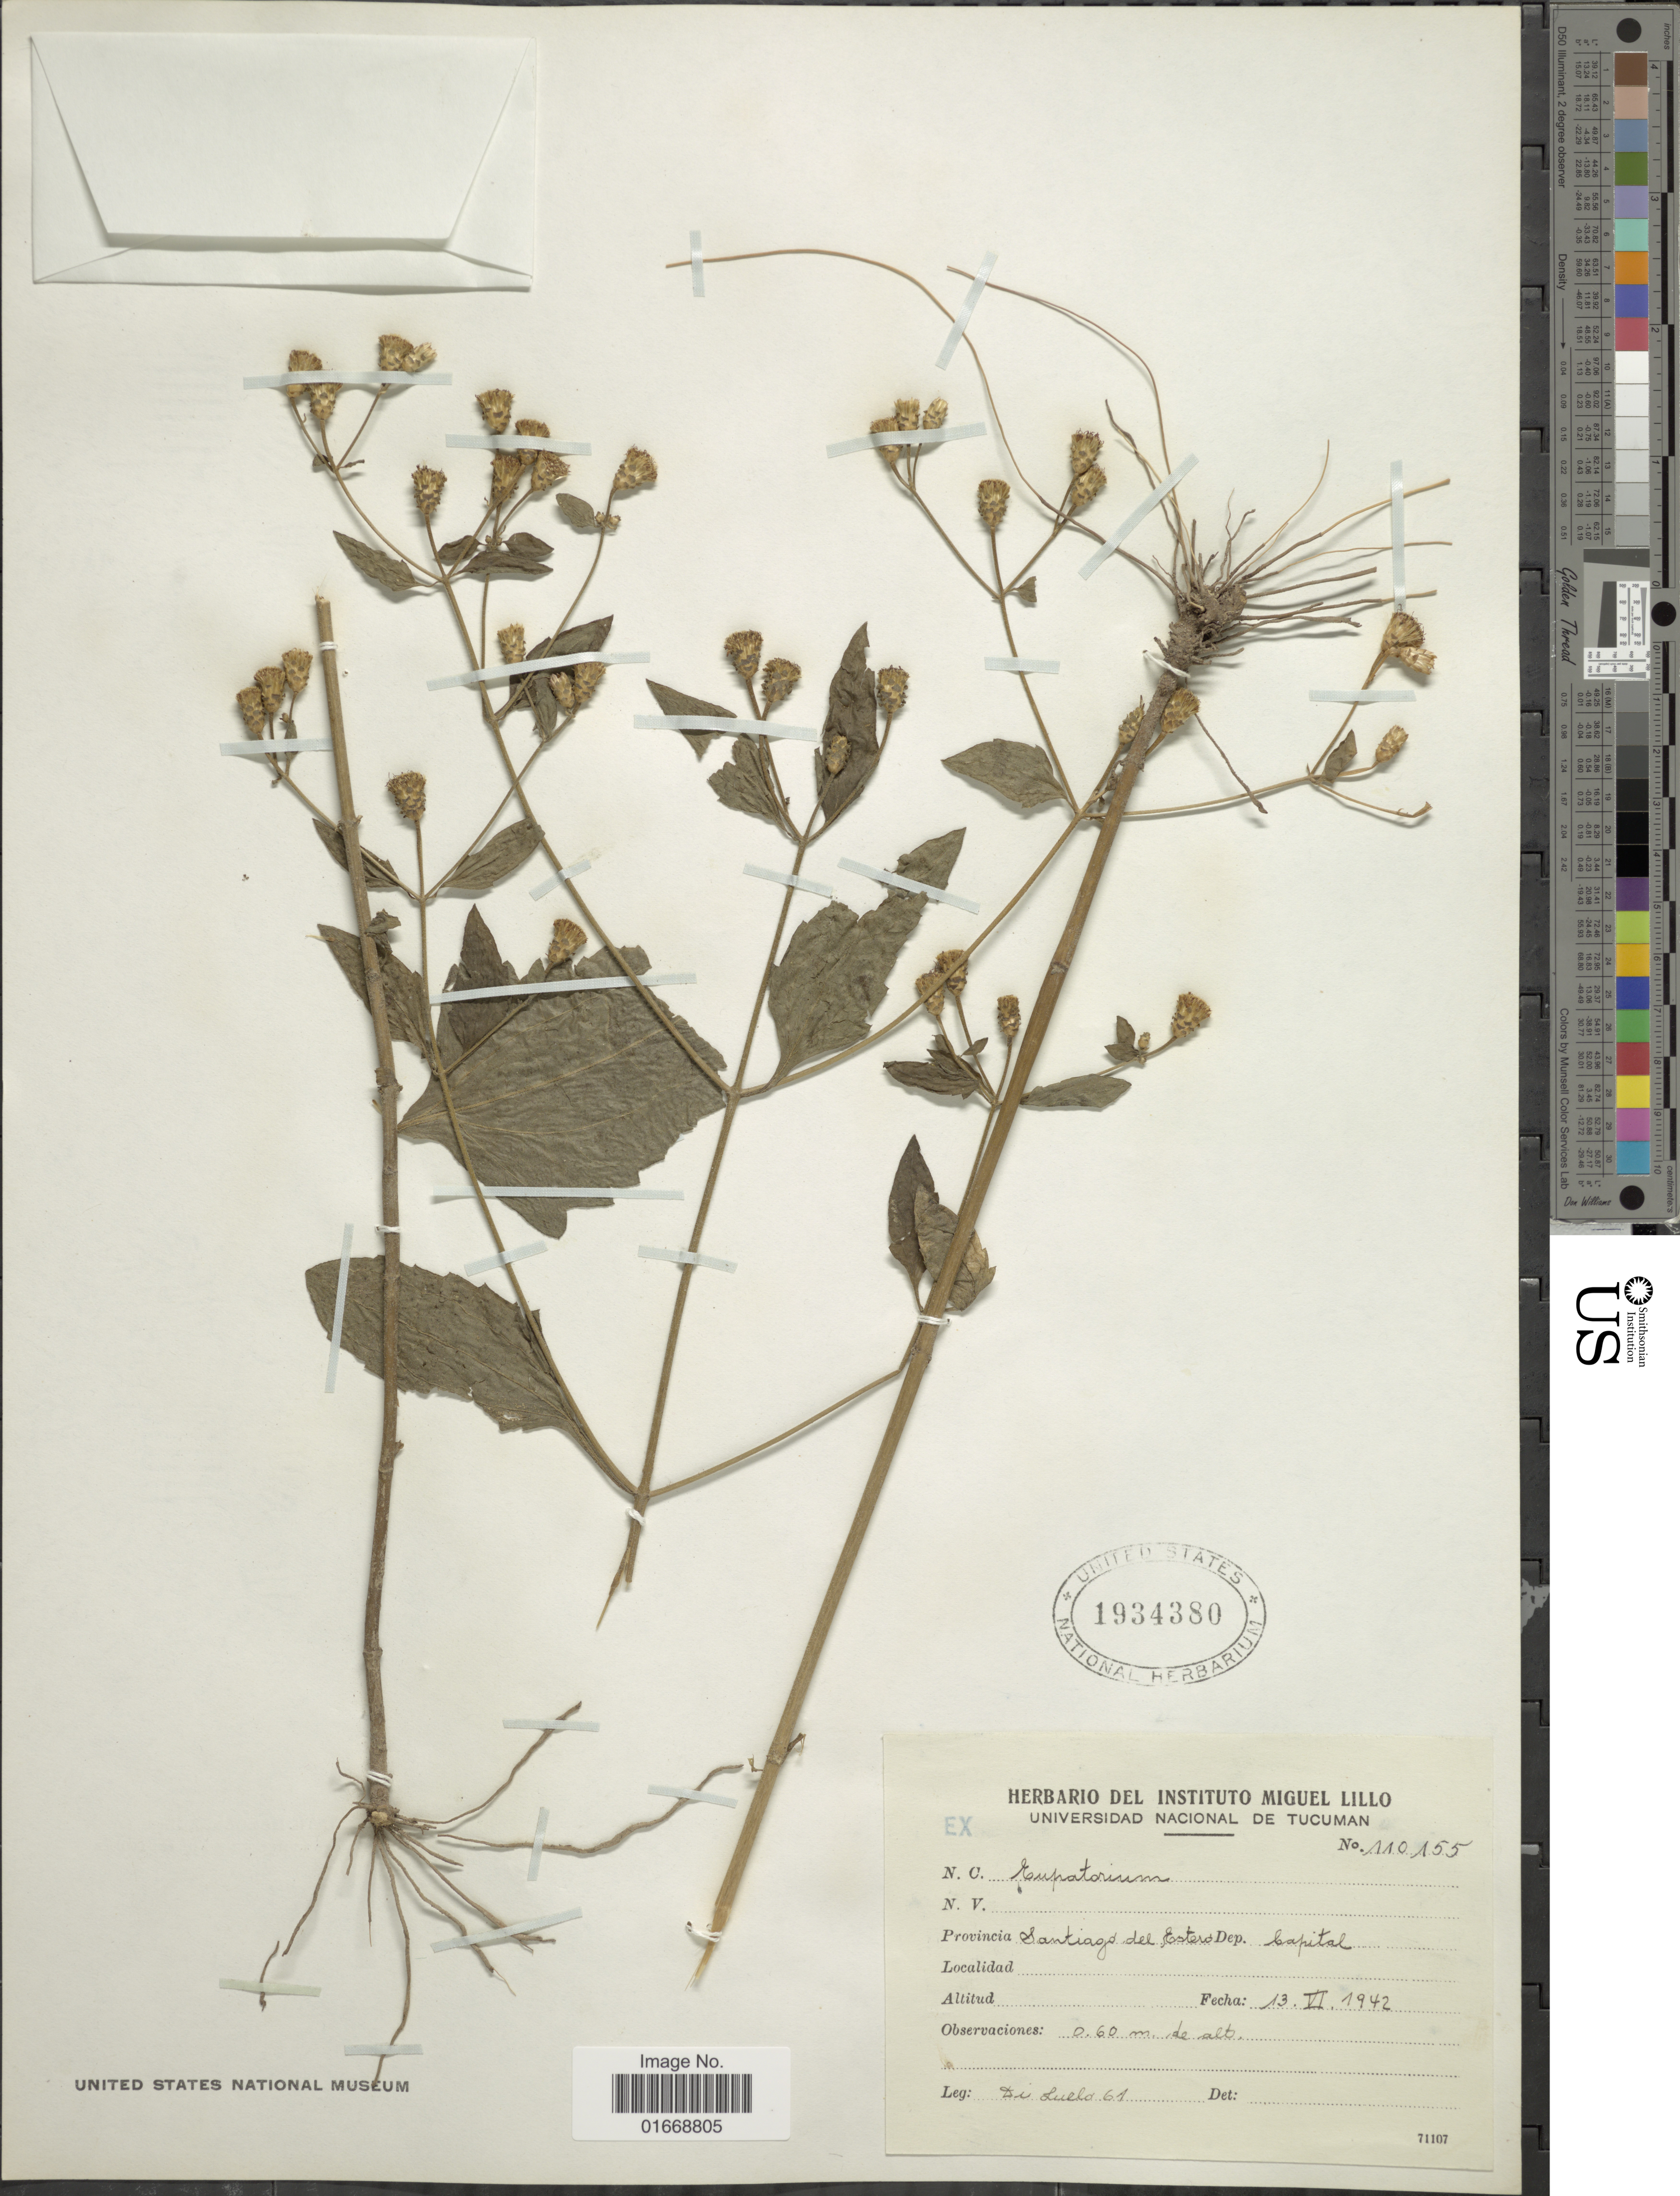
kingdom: Plantae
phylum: Tracheophyta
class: Magnoliopsida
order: Asterales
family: Asteraceae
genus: Chromolaena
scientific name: Chromolaena squarroso-ramosa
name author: (Hieron.) R.M. King & H. Rob.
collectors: D. Luelo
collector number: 61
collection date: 1942-06-13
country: Argentina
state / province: Santiago del Estero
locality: Dep. Capital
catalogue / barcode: US 1934380